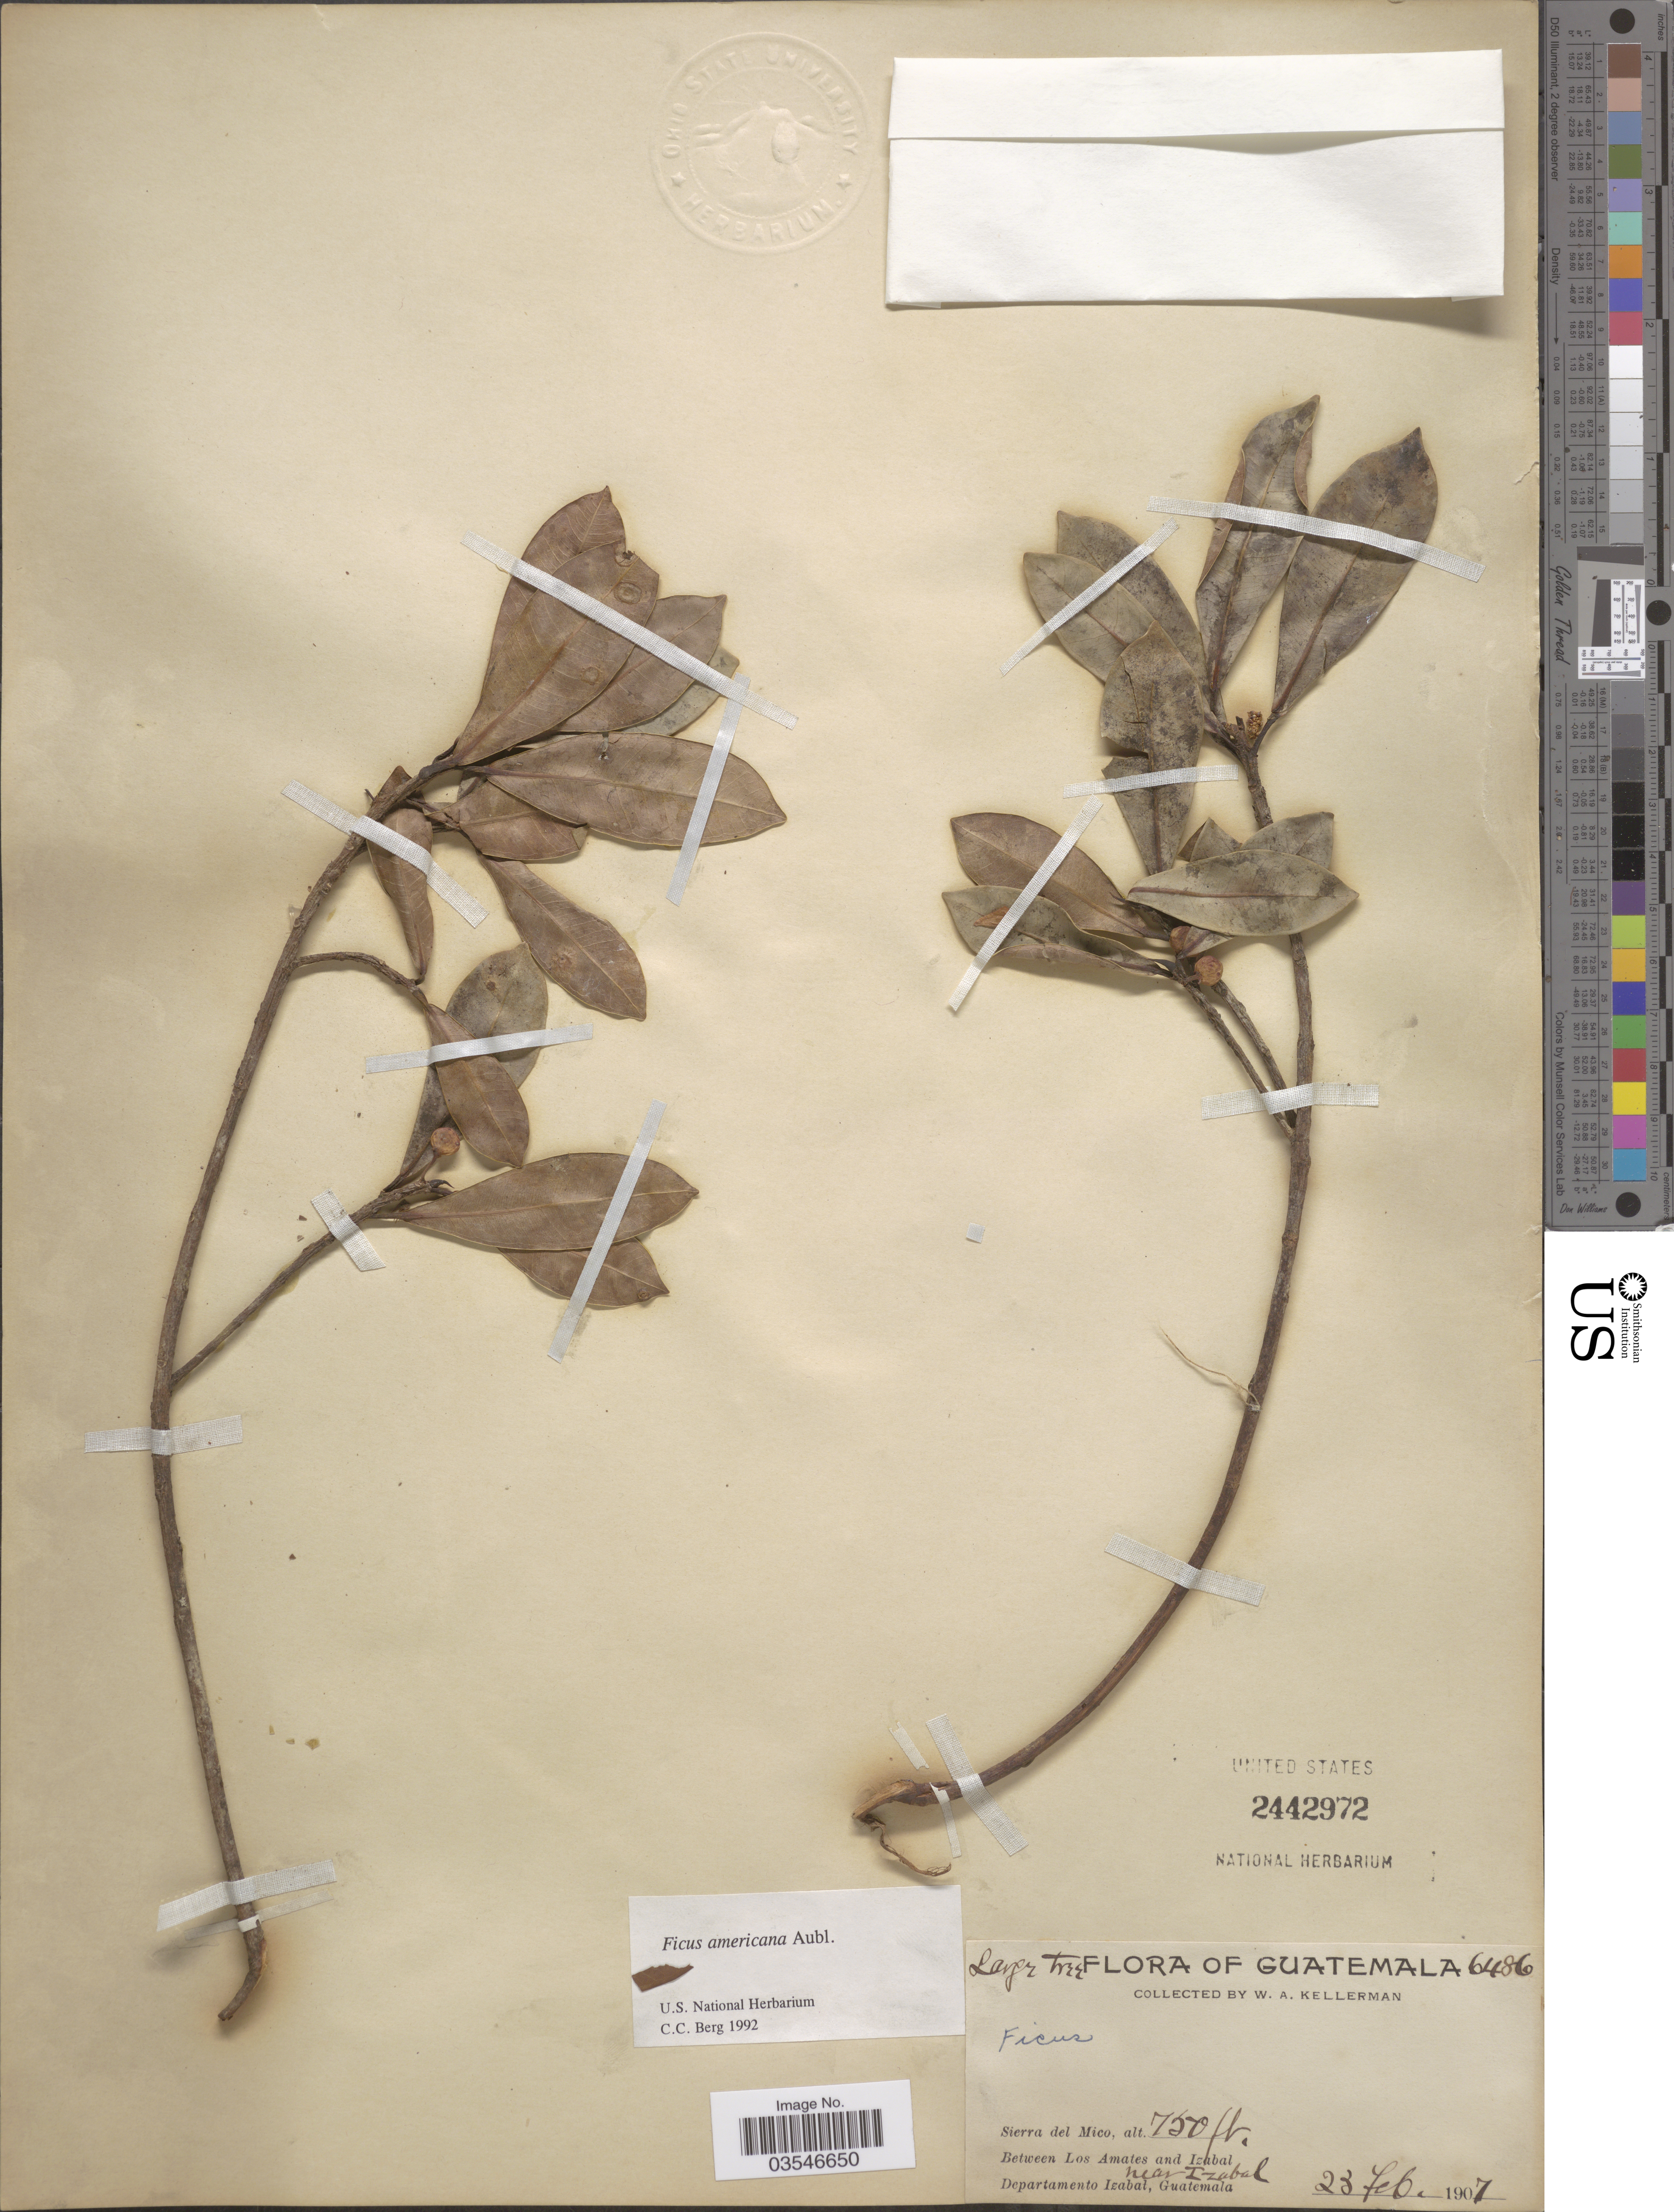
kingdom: Plantae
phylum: Tracheophyta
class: Magnoliopsida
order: Rosales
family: Moraceae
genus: Ficus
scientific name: Ficus americana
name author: Aubl.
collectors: W. Kellerman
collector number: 6486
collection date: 1907-02-23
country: Guatemala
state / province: Izabal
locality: Sierra del Mico. Between Los Amates and Izabal. Near Izabal. Departamento Izabal.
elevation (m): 229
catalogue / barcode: US 2442972